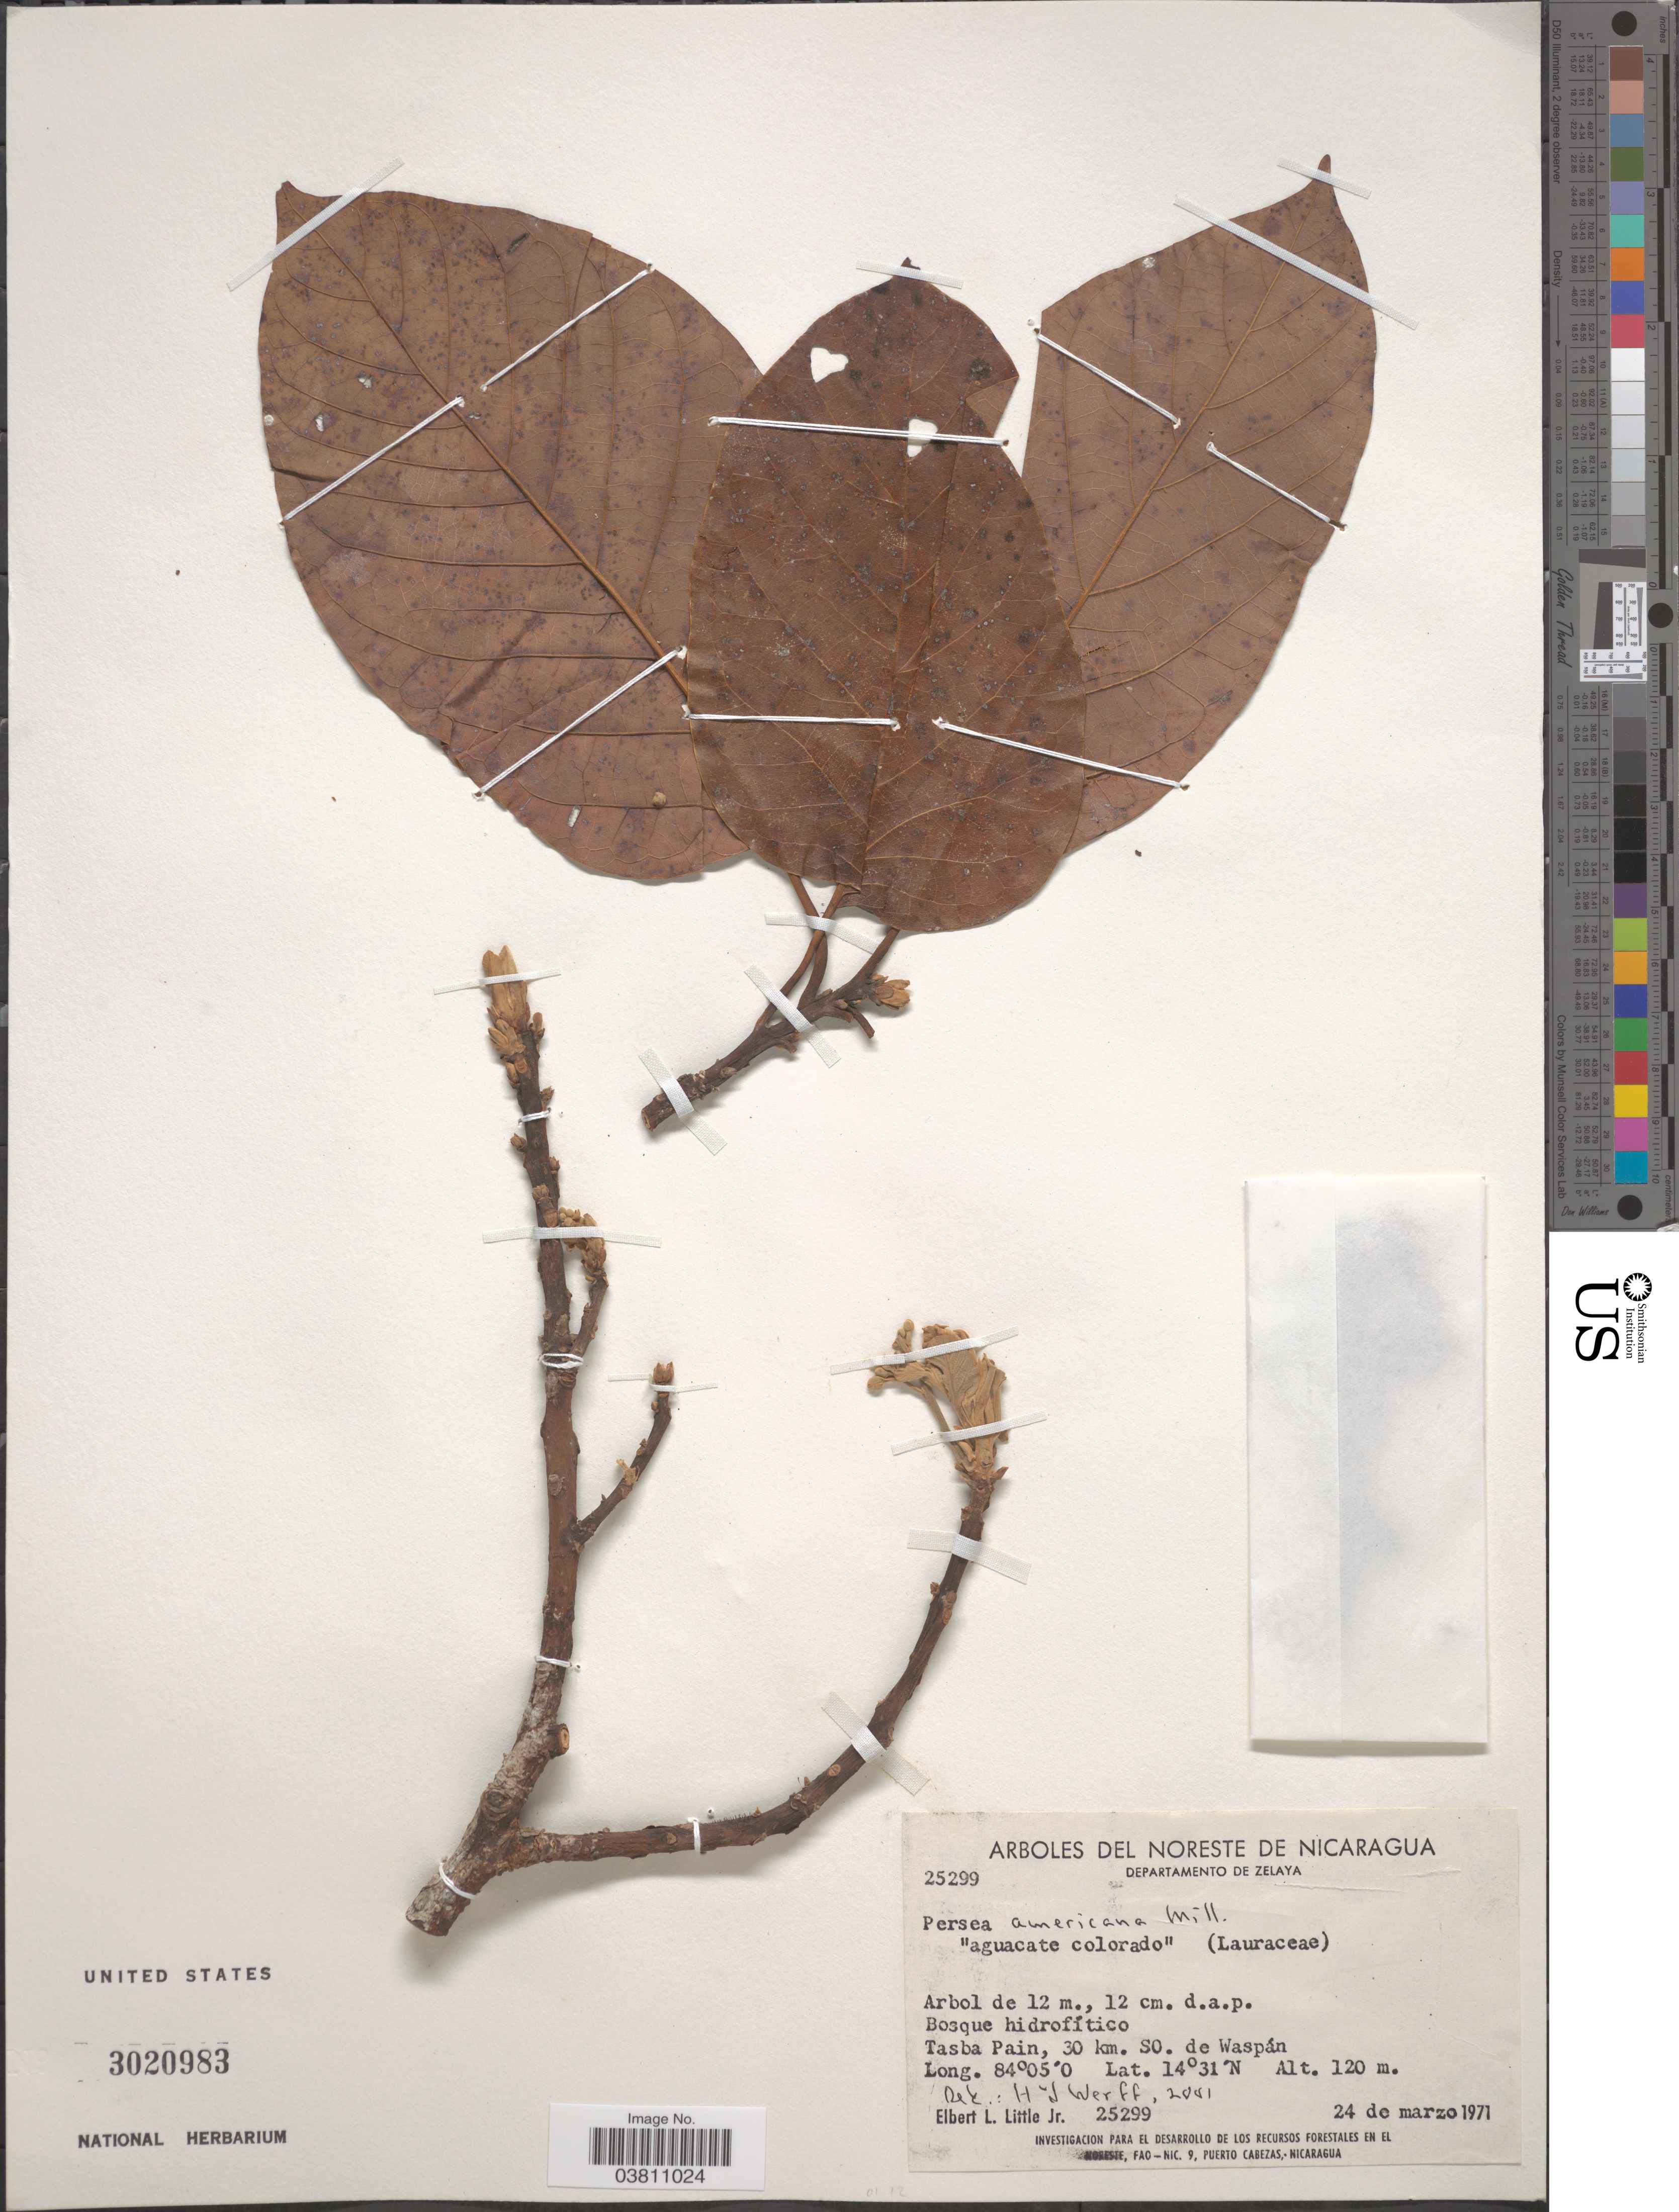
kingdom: Plantae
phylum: Tracheophyta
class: Magnoliopsida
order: Laurales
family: Lauraceae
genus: Persea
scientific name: Persea americana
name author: Mill.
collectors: E. L. Little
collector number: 25299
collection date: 1971-03-24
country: Nicaragua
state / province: Atlántico Norte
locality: Noreste de Nicaragua. Departamento de Zelaya. Tasba Pain, 30 km. SO. de Waspán.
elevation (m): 120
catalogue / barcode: US 3020983